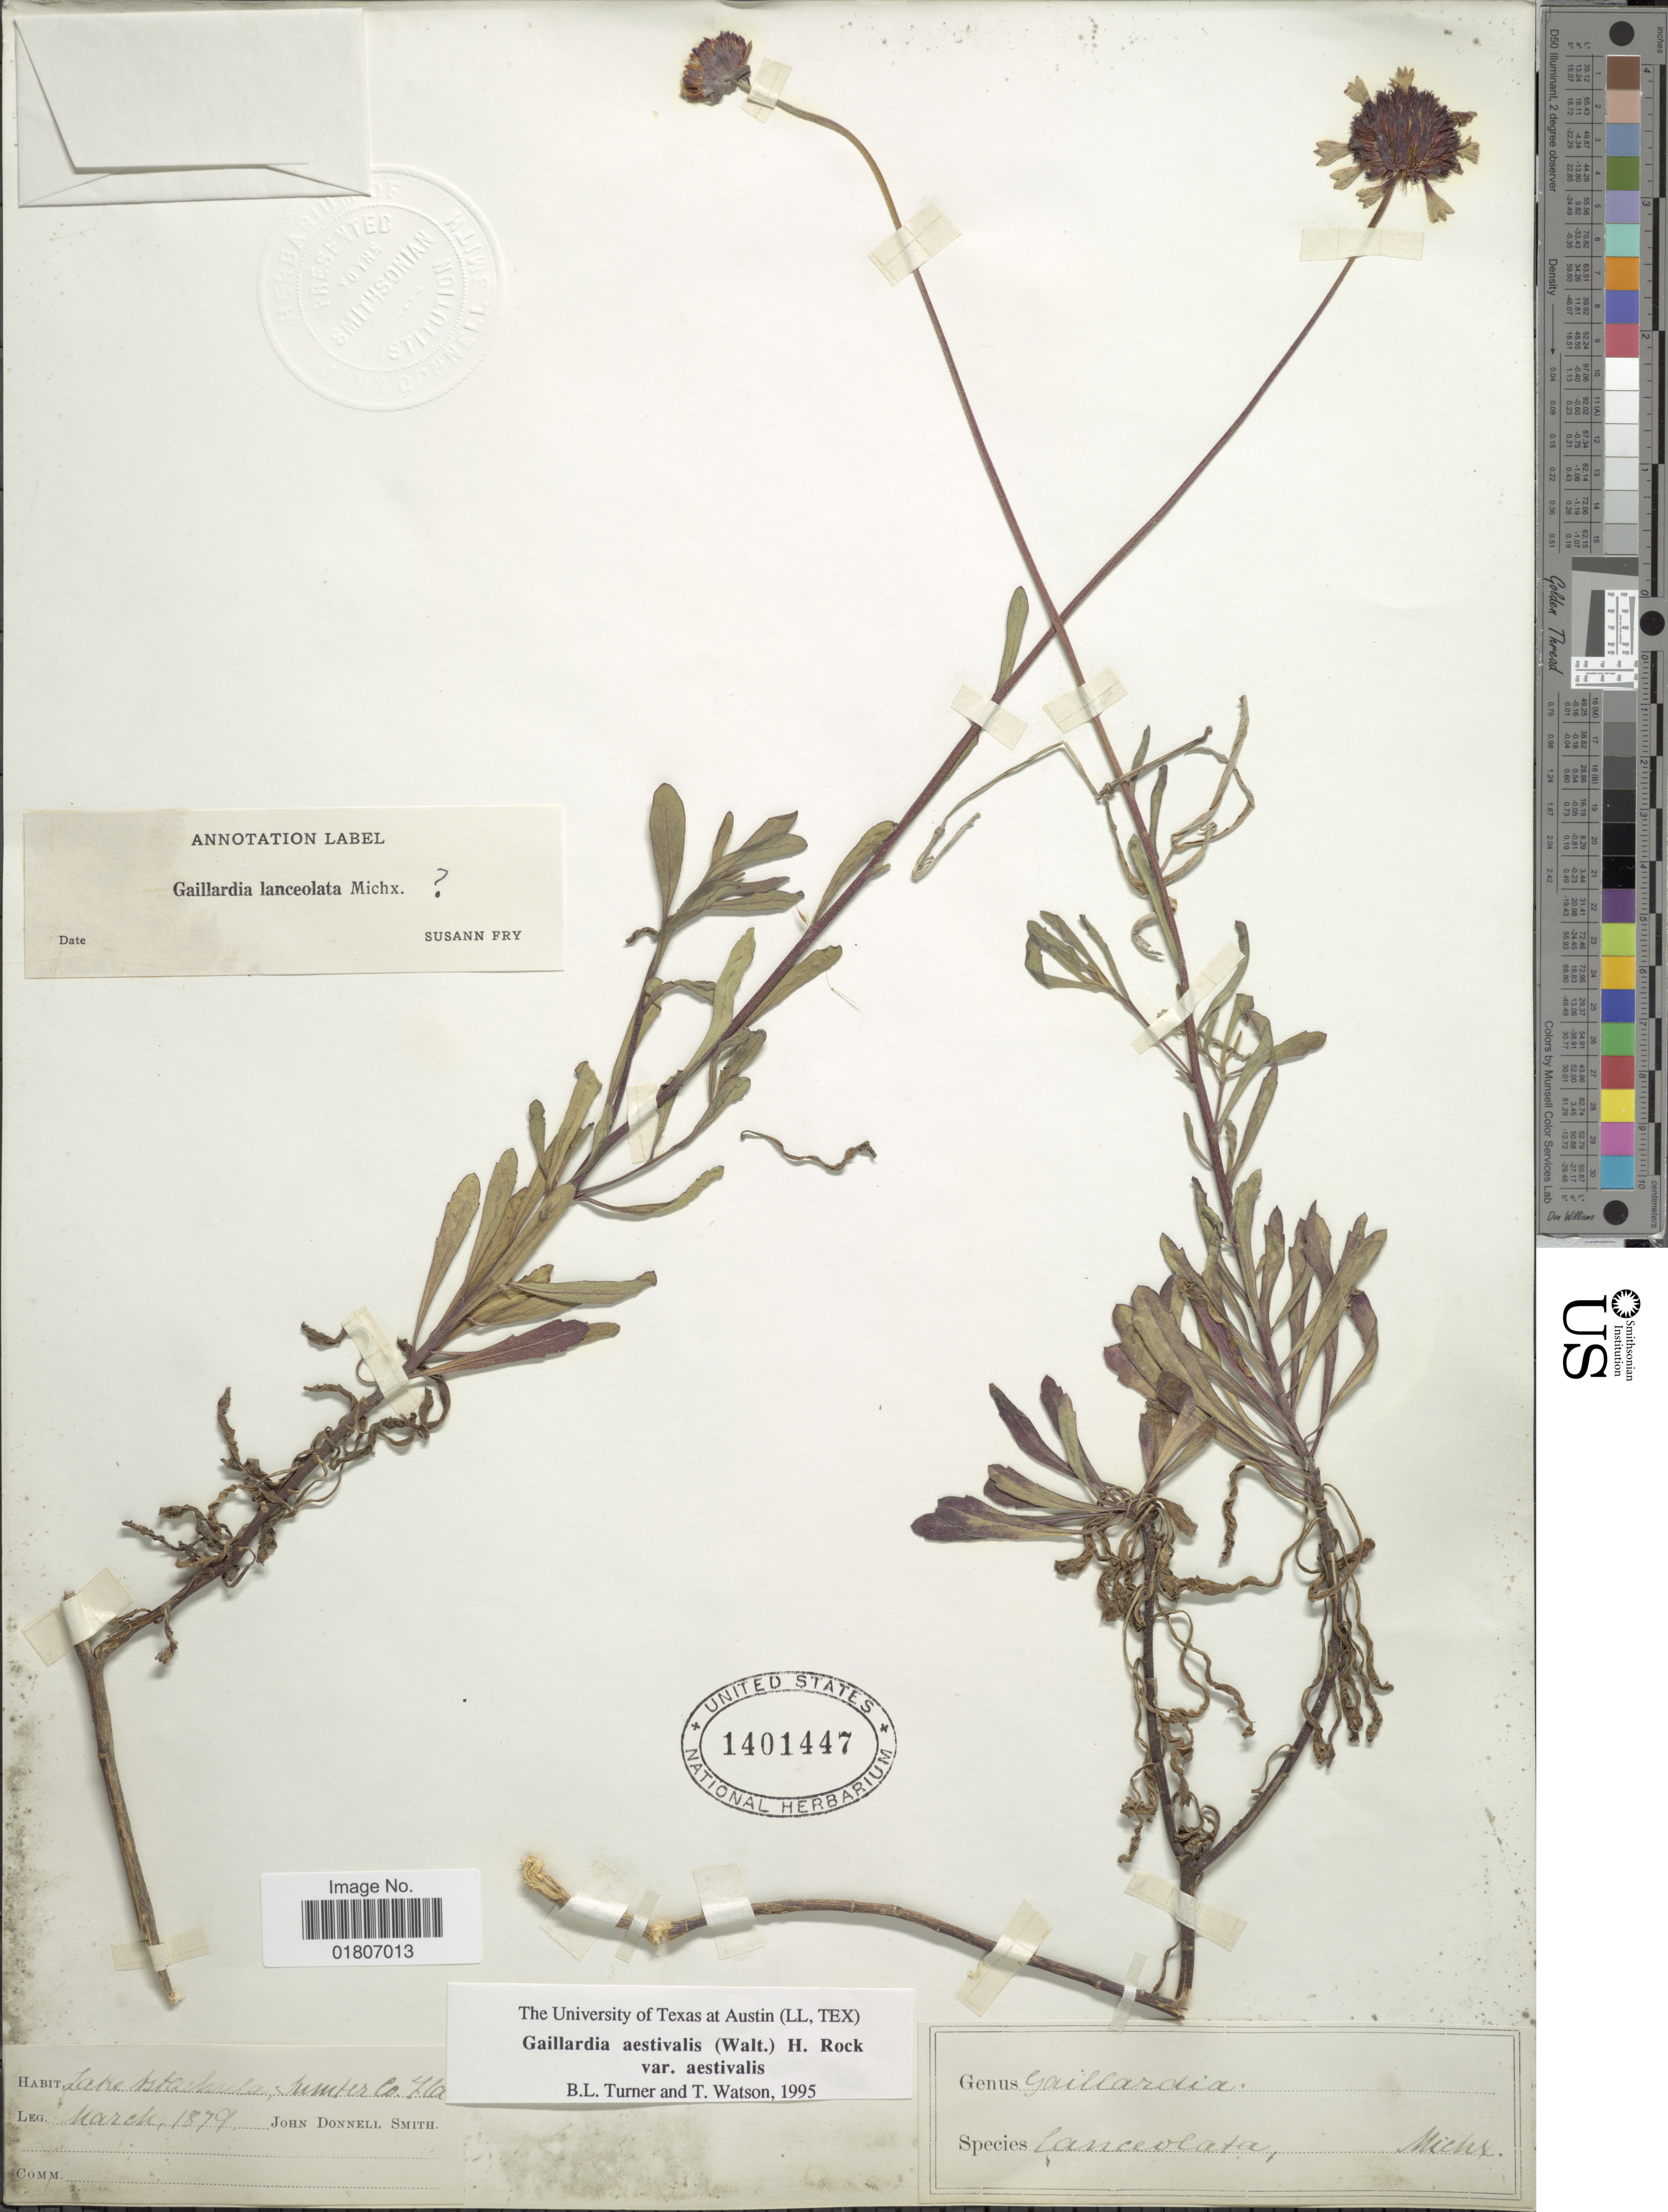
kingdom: Plantae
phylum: Tracheophyta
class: Magnoliopsida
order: Asterales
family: Asteraceae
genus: Gaillardia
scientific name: Gaillardia aestivalis var. aestivalis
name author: (Walter) H. Rock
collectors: J. Donnell Smith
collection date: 1879-03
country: United States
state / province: Florida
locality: Lake Astachula, Sumter Co.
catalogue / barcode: US 1401447